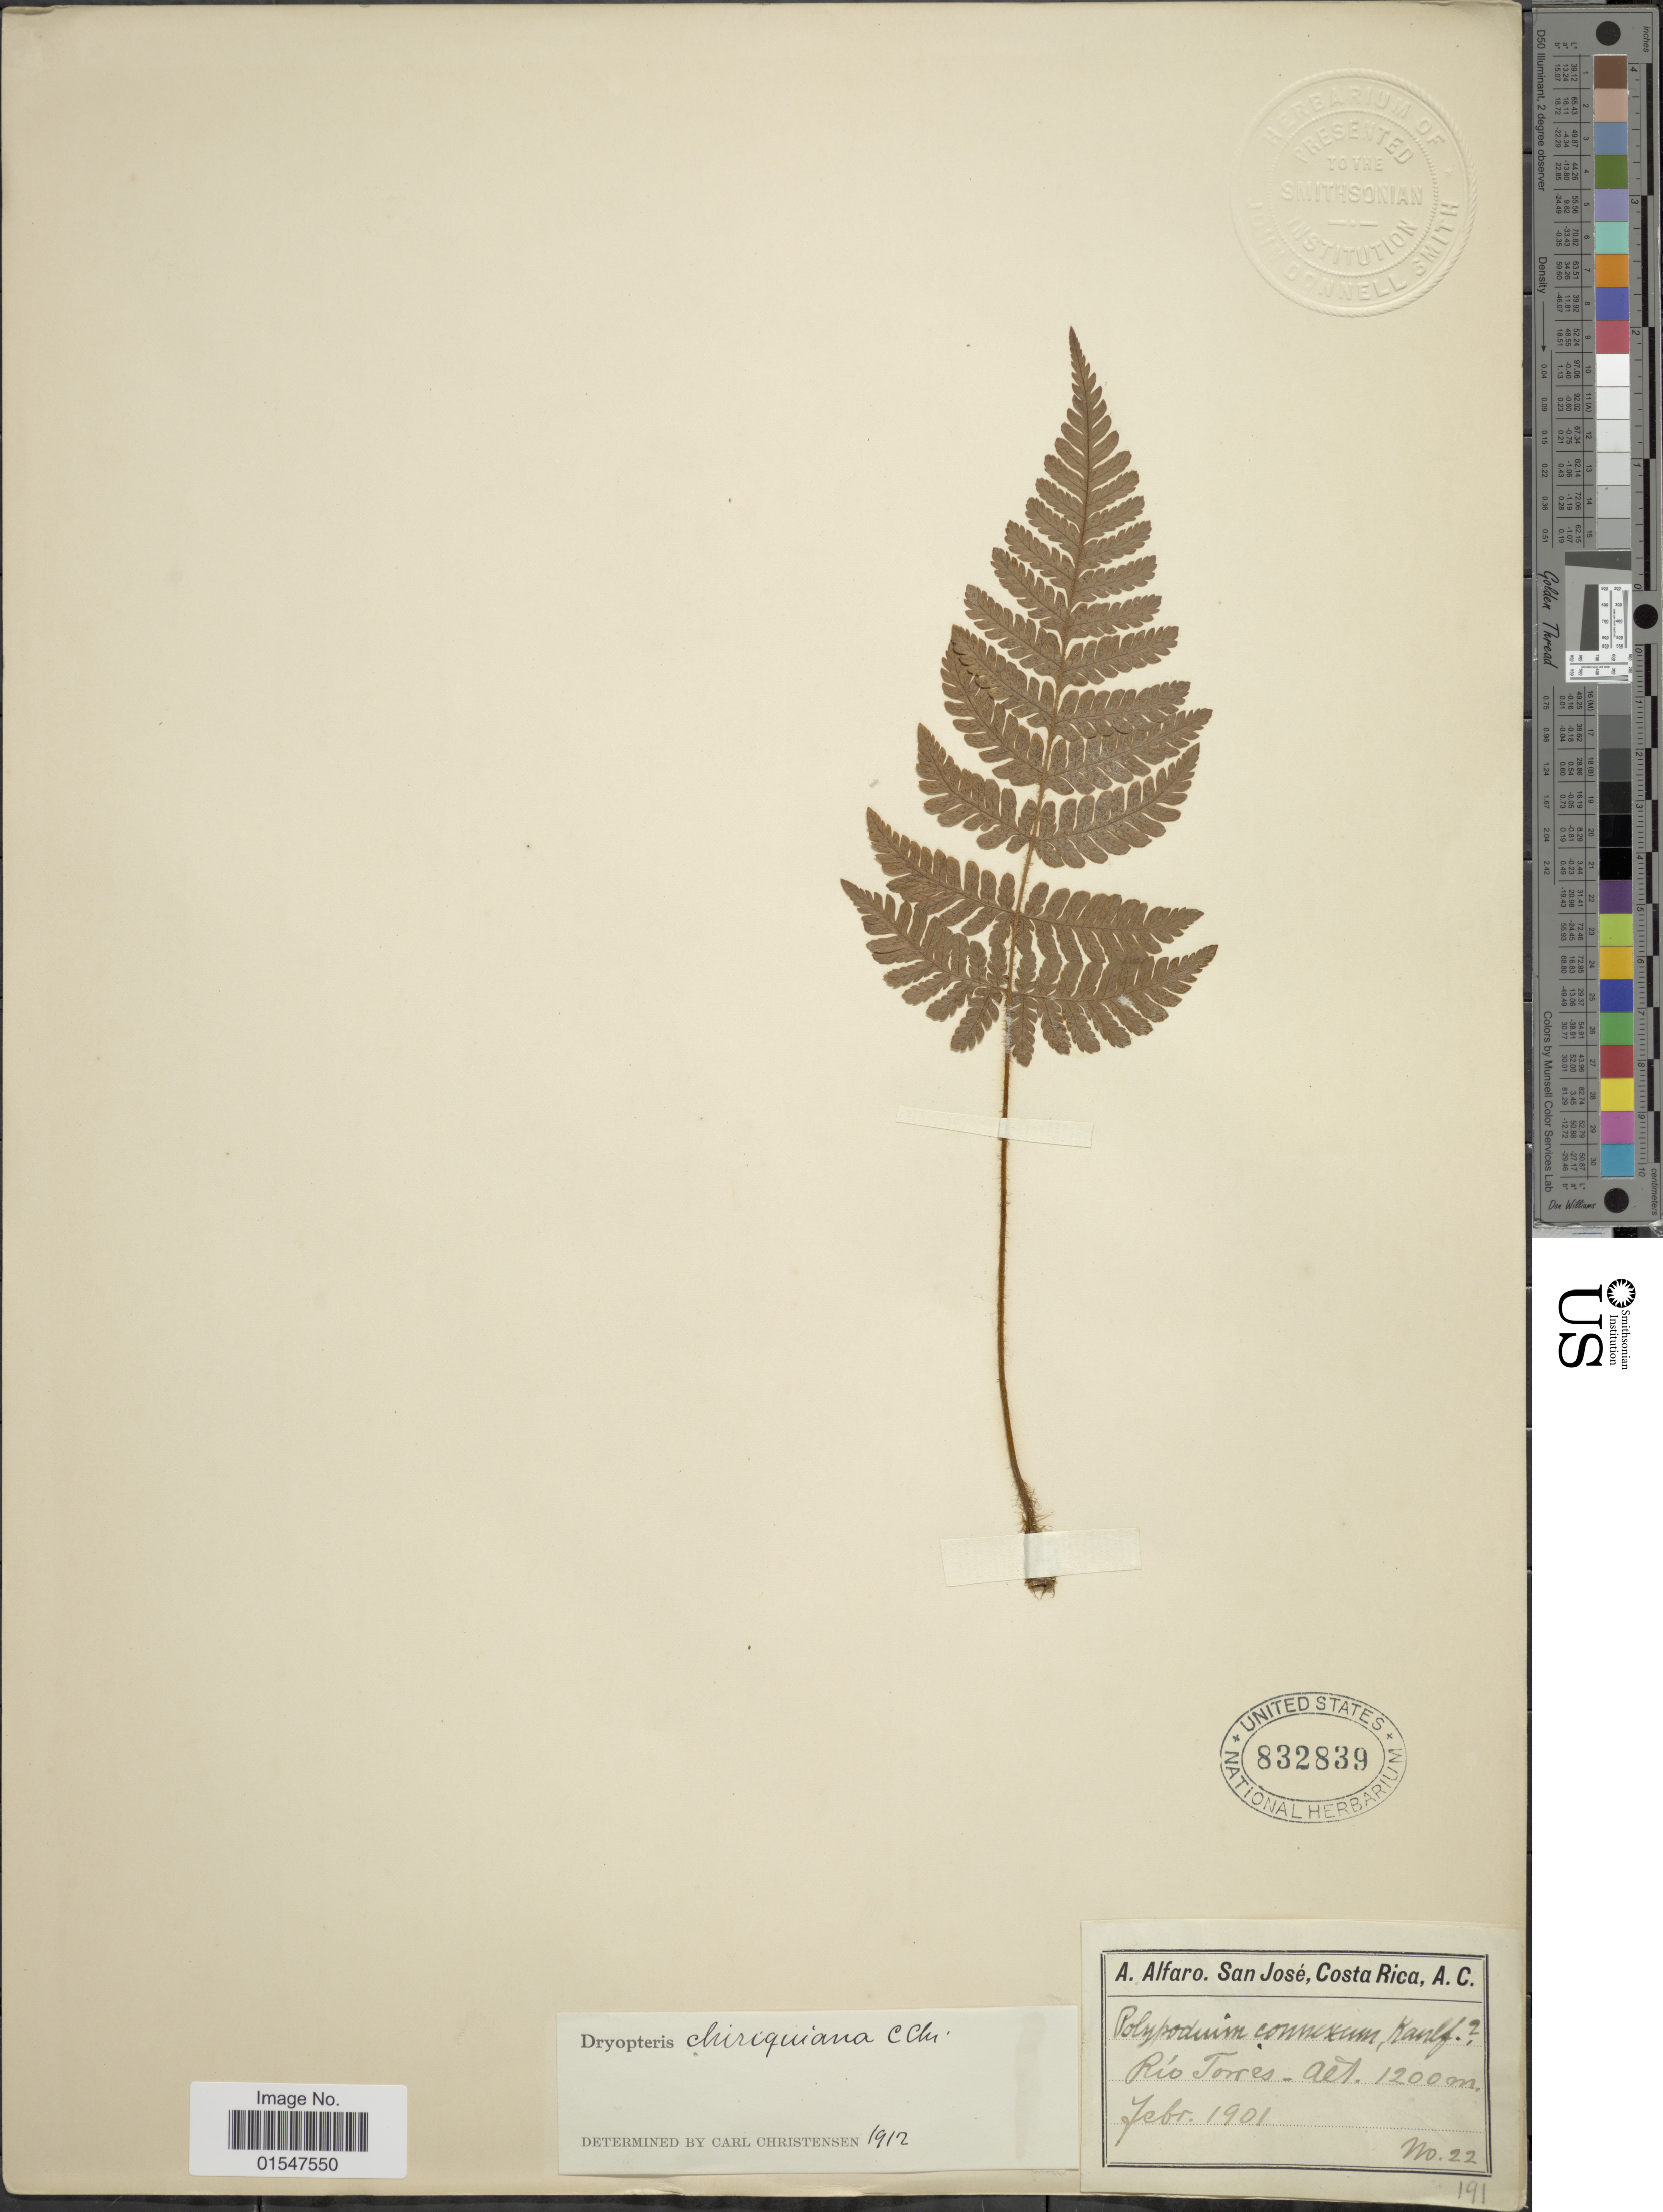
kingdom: Plantae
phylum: Tracheophyta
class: Polypodiopsida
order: Polypodiales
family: Dryopteridaceae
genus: Ctenitis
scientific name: Ctenitis chiriquiana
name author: (C. Chr.) Lellinger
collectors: A. Alfaro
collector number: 22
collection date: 1901-02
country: Costa Rica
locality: A.C., Río Torres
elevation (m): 1200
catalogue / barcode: US 832839